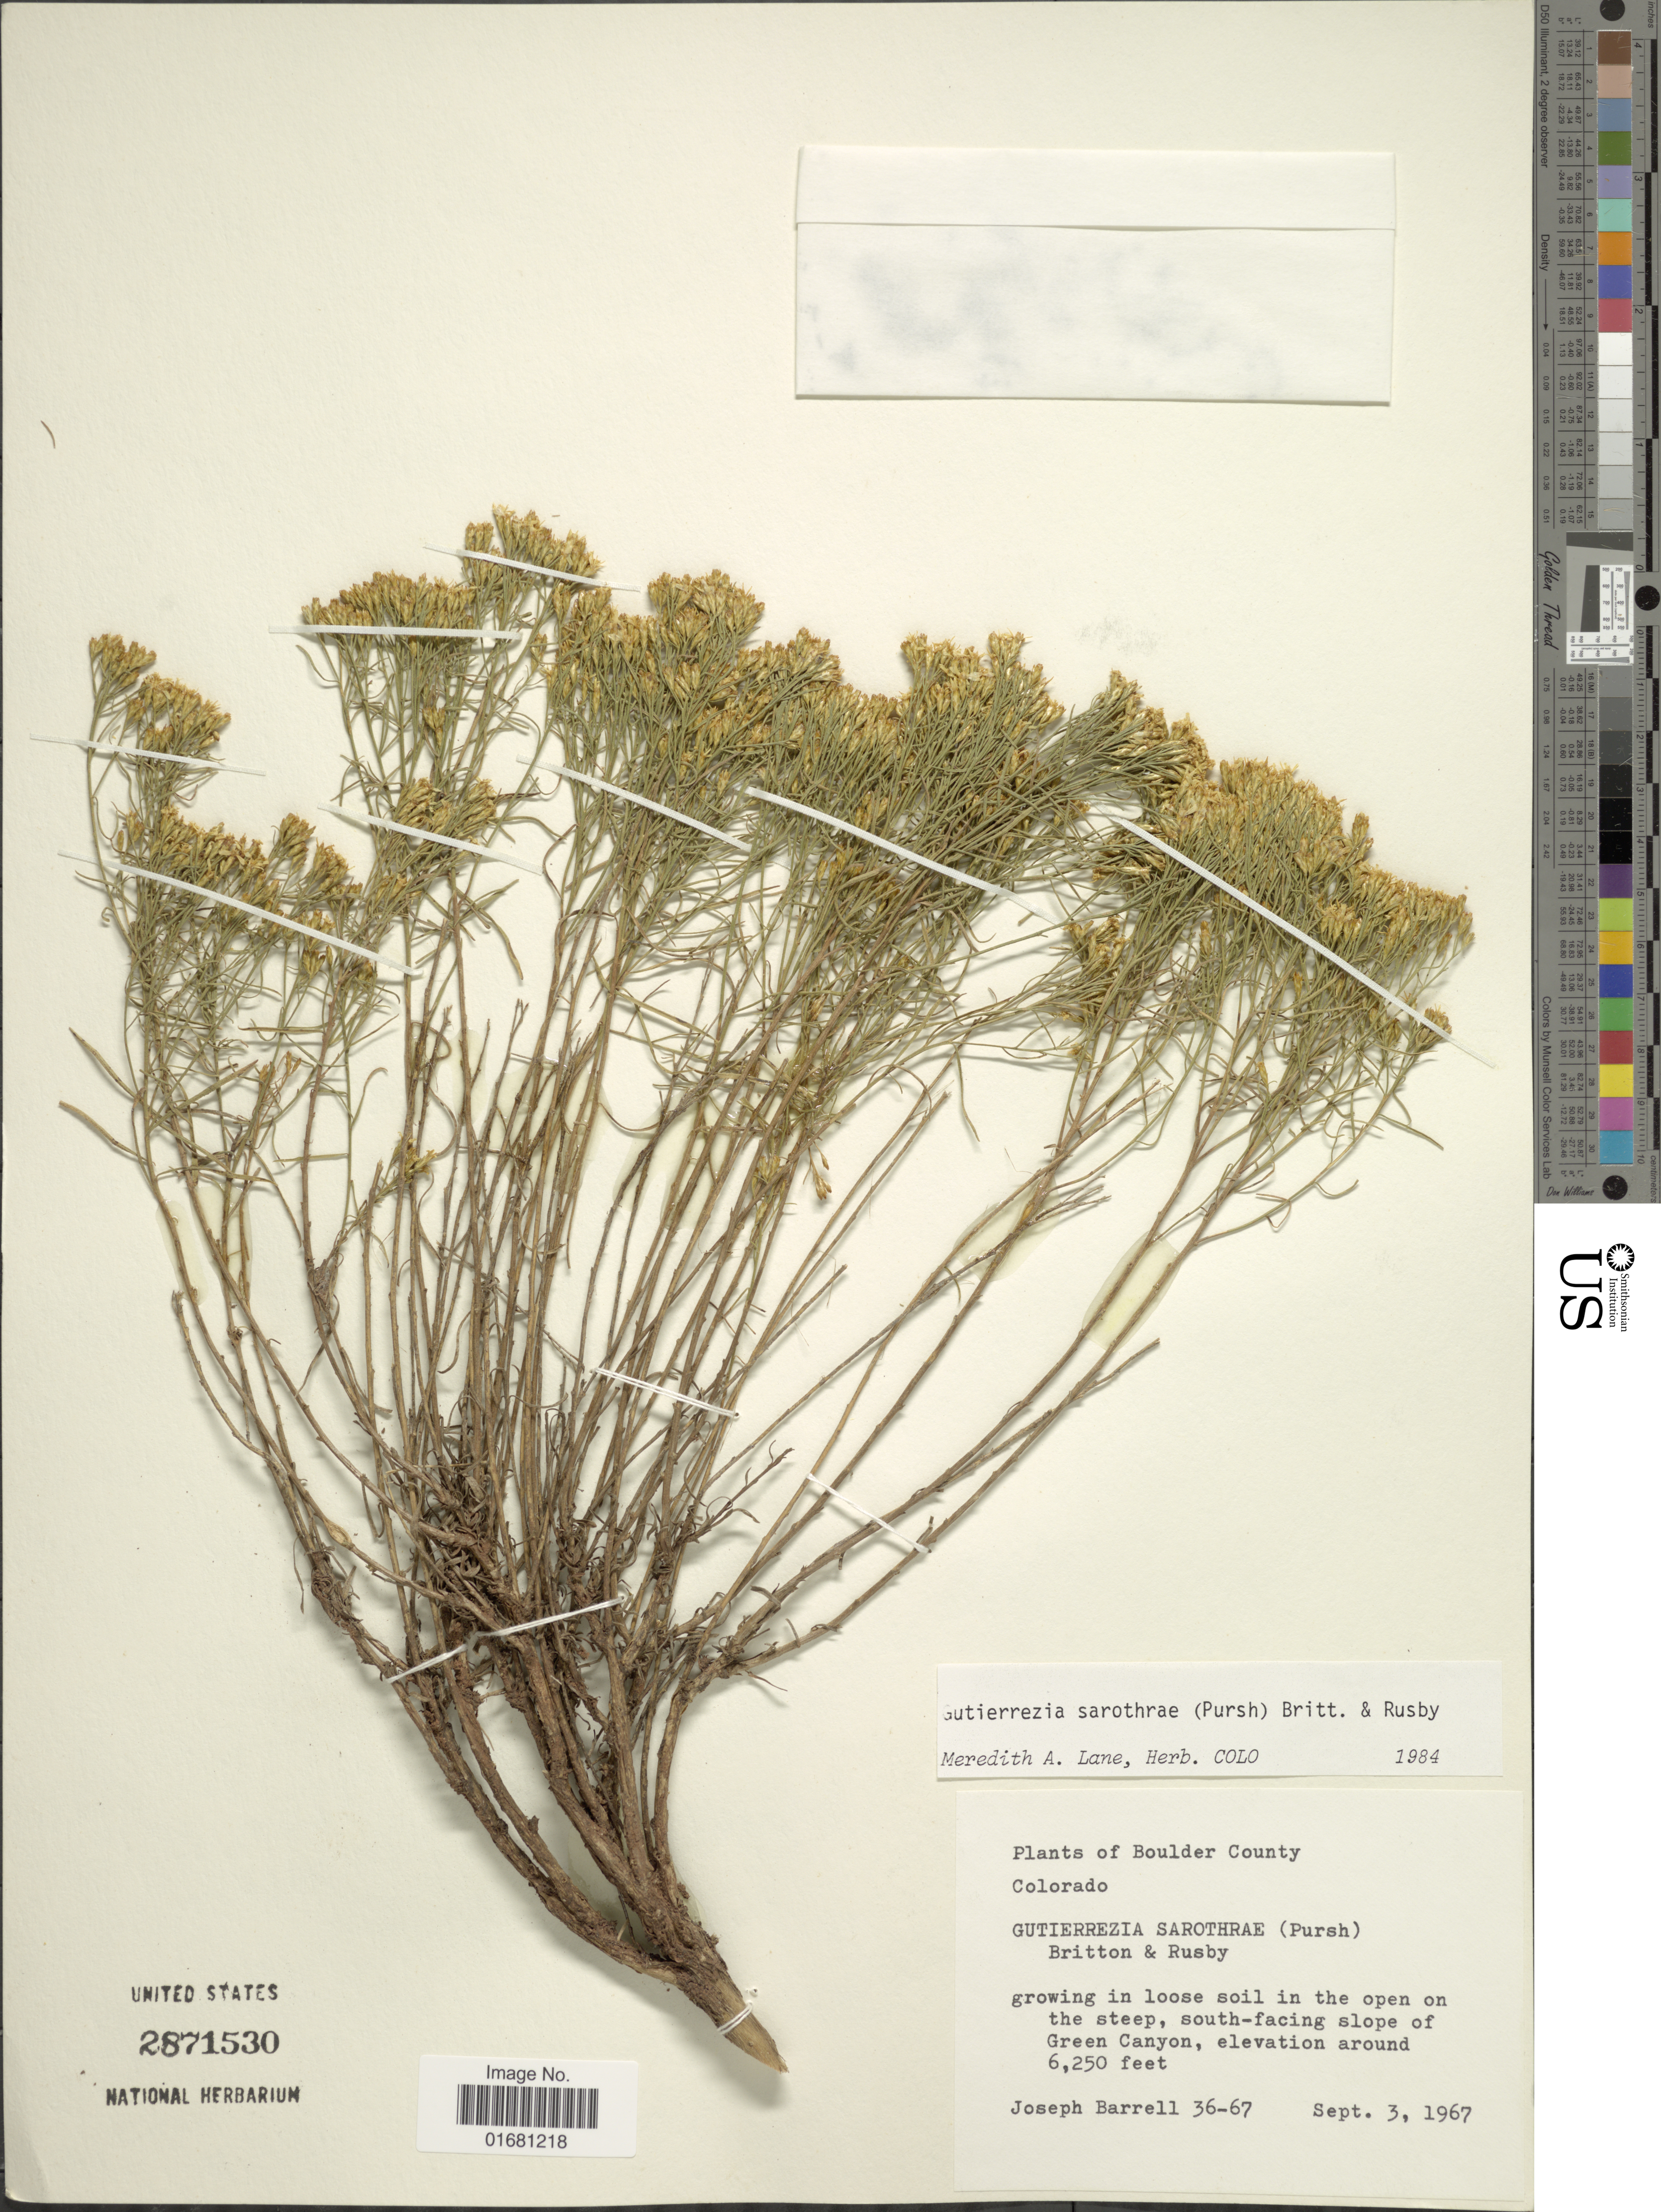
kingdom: Plantae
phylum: Tracheophyta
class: Magnoliopsida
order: Asterales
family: Asteraceae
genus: Gutierrezia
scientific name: Gutierrezia sarothrae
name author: (Pursh) Britton & Rusby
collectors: J. Barrell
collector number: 36-67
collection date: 1967-09-03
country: United States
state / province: Colorado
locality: Boulder County, growing in loose soil in the open on the steep, south-facing slope of Green Canyon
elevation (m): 1905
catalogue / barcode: US 2871530